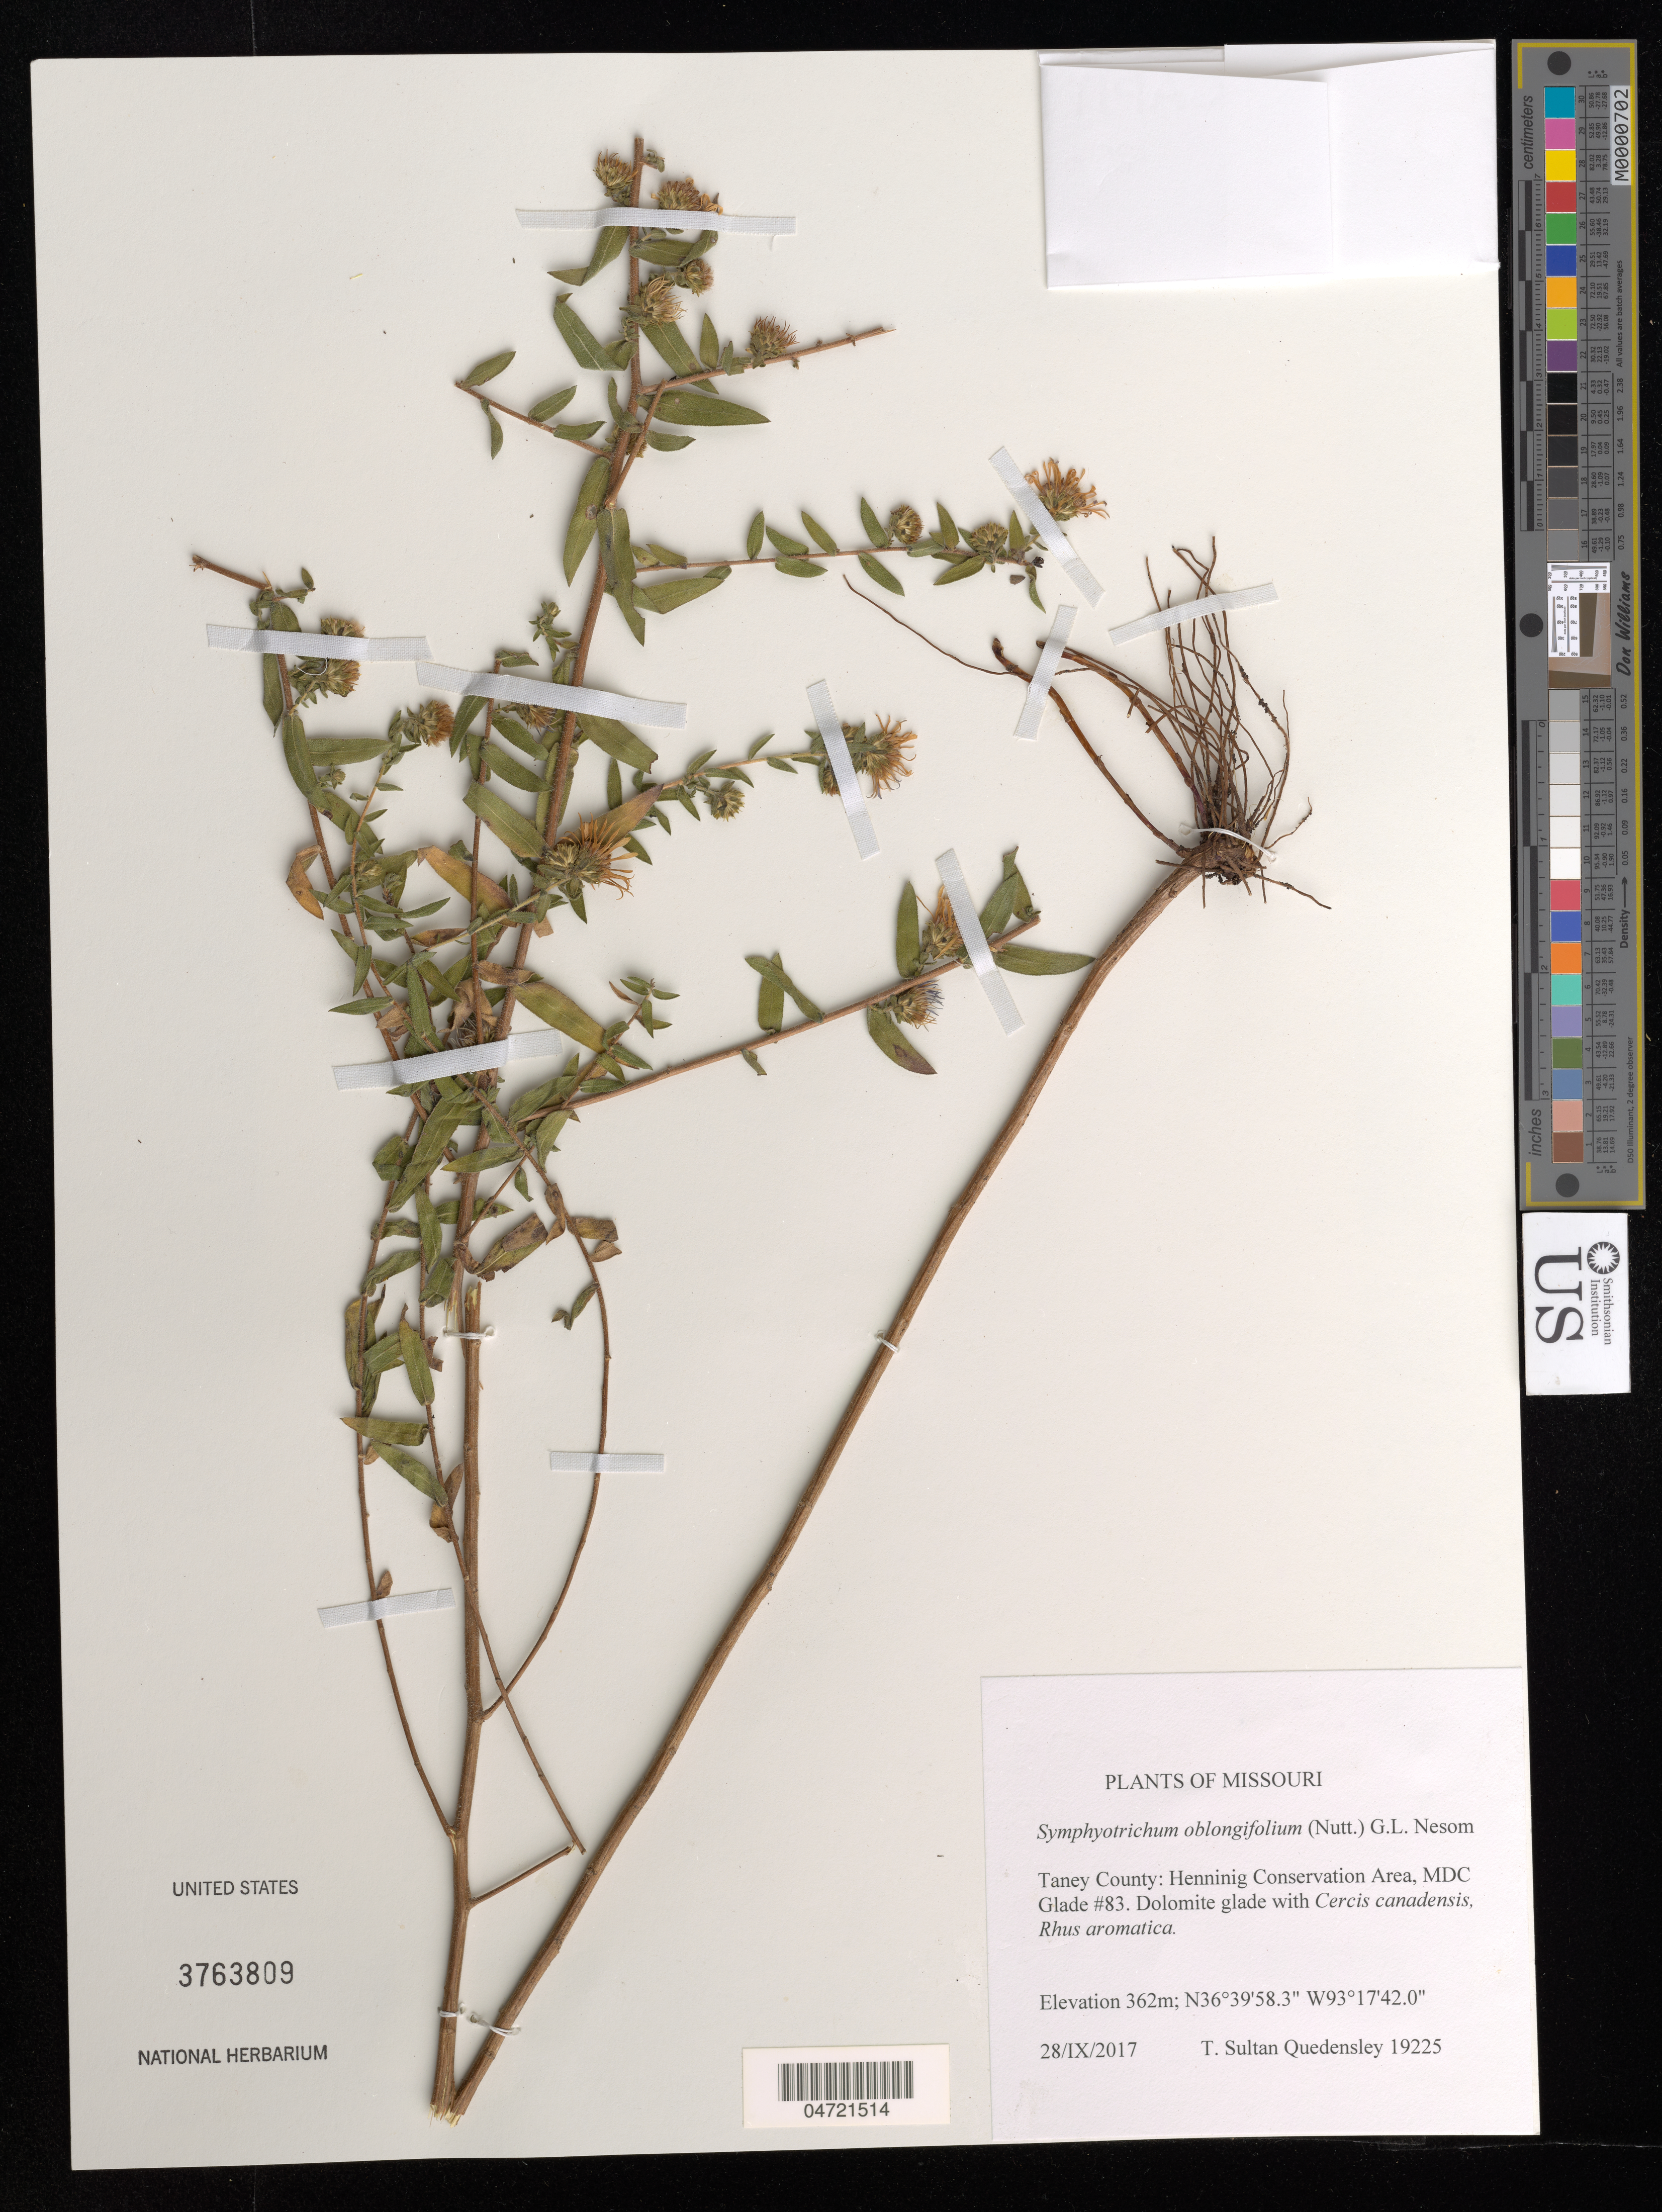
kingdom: Plantae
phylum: Tracheophyta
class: Magnoliopsida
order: Asterales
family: Asteraceae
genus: Symphyotrichum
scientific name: Symphyotrichum oblongifolium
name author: (Nutt.) G.L. Nesom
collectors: T. S. Quedensley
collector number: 19225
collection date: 2017-09-28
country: United States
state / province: Missouri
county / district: Taney County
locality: Henninig Conservation Area, MDC Glade #83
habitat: Dolomite glade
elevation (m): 362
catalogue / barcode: US 3763809